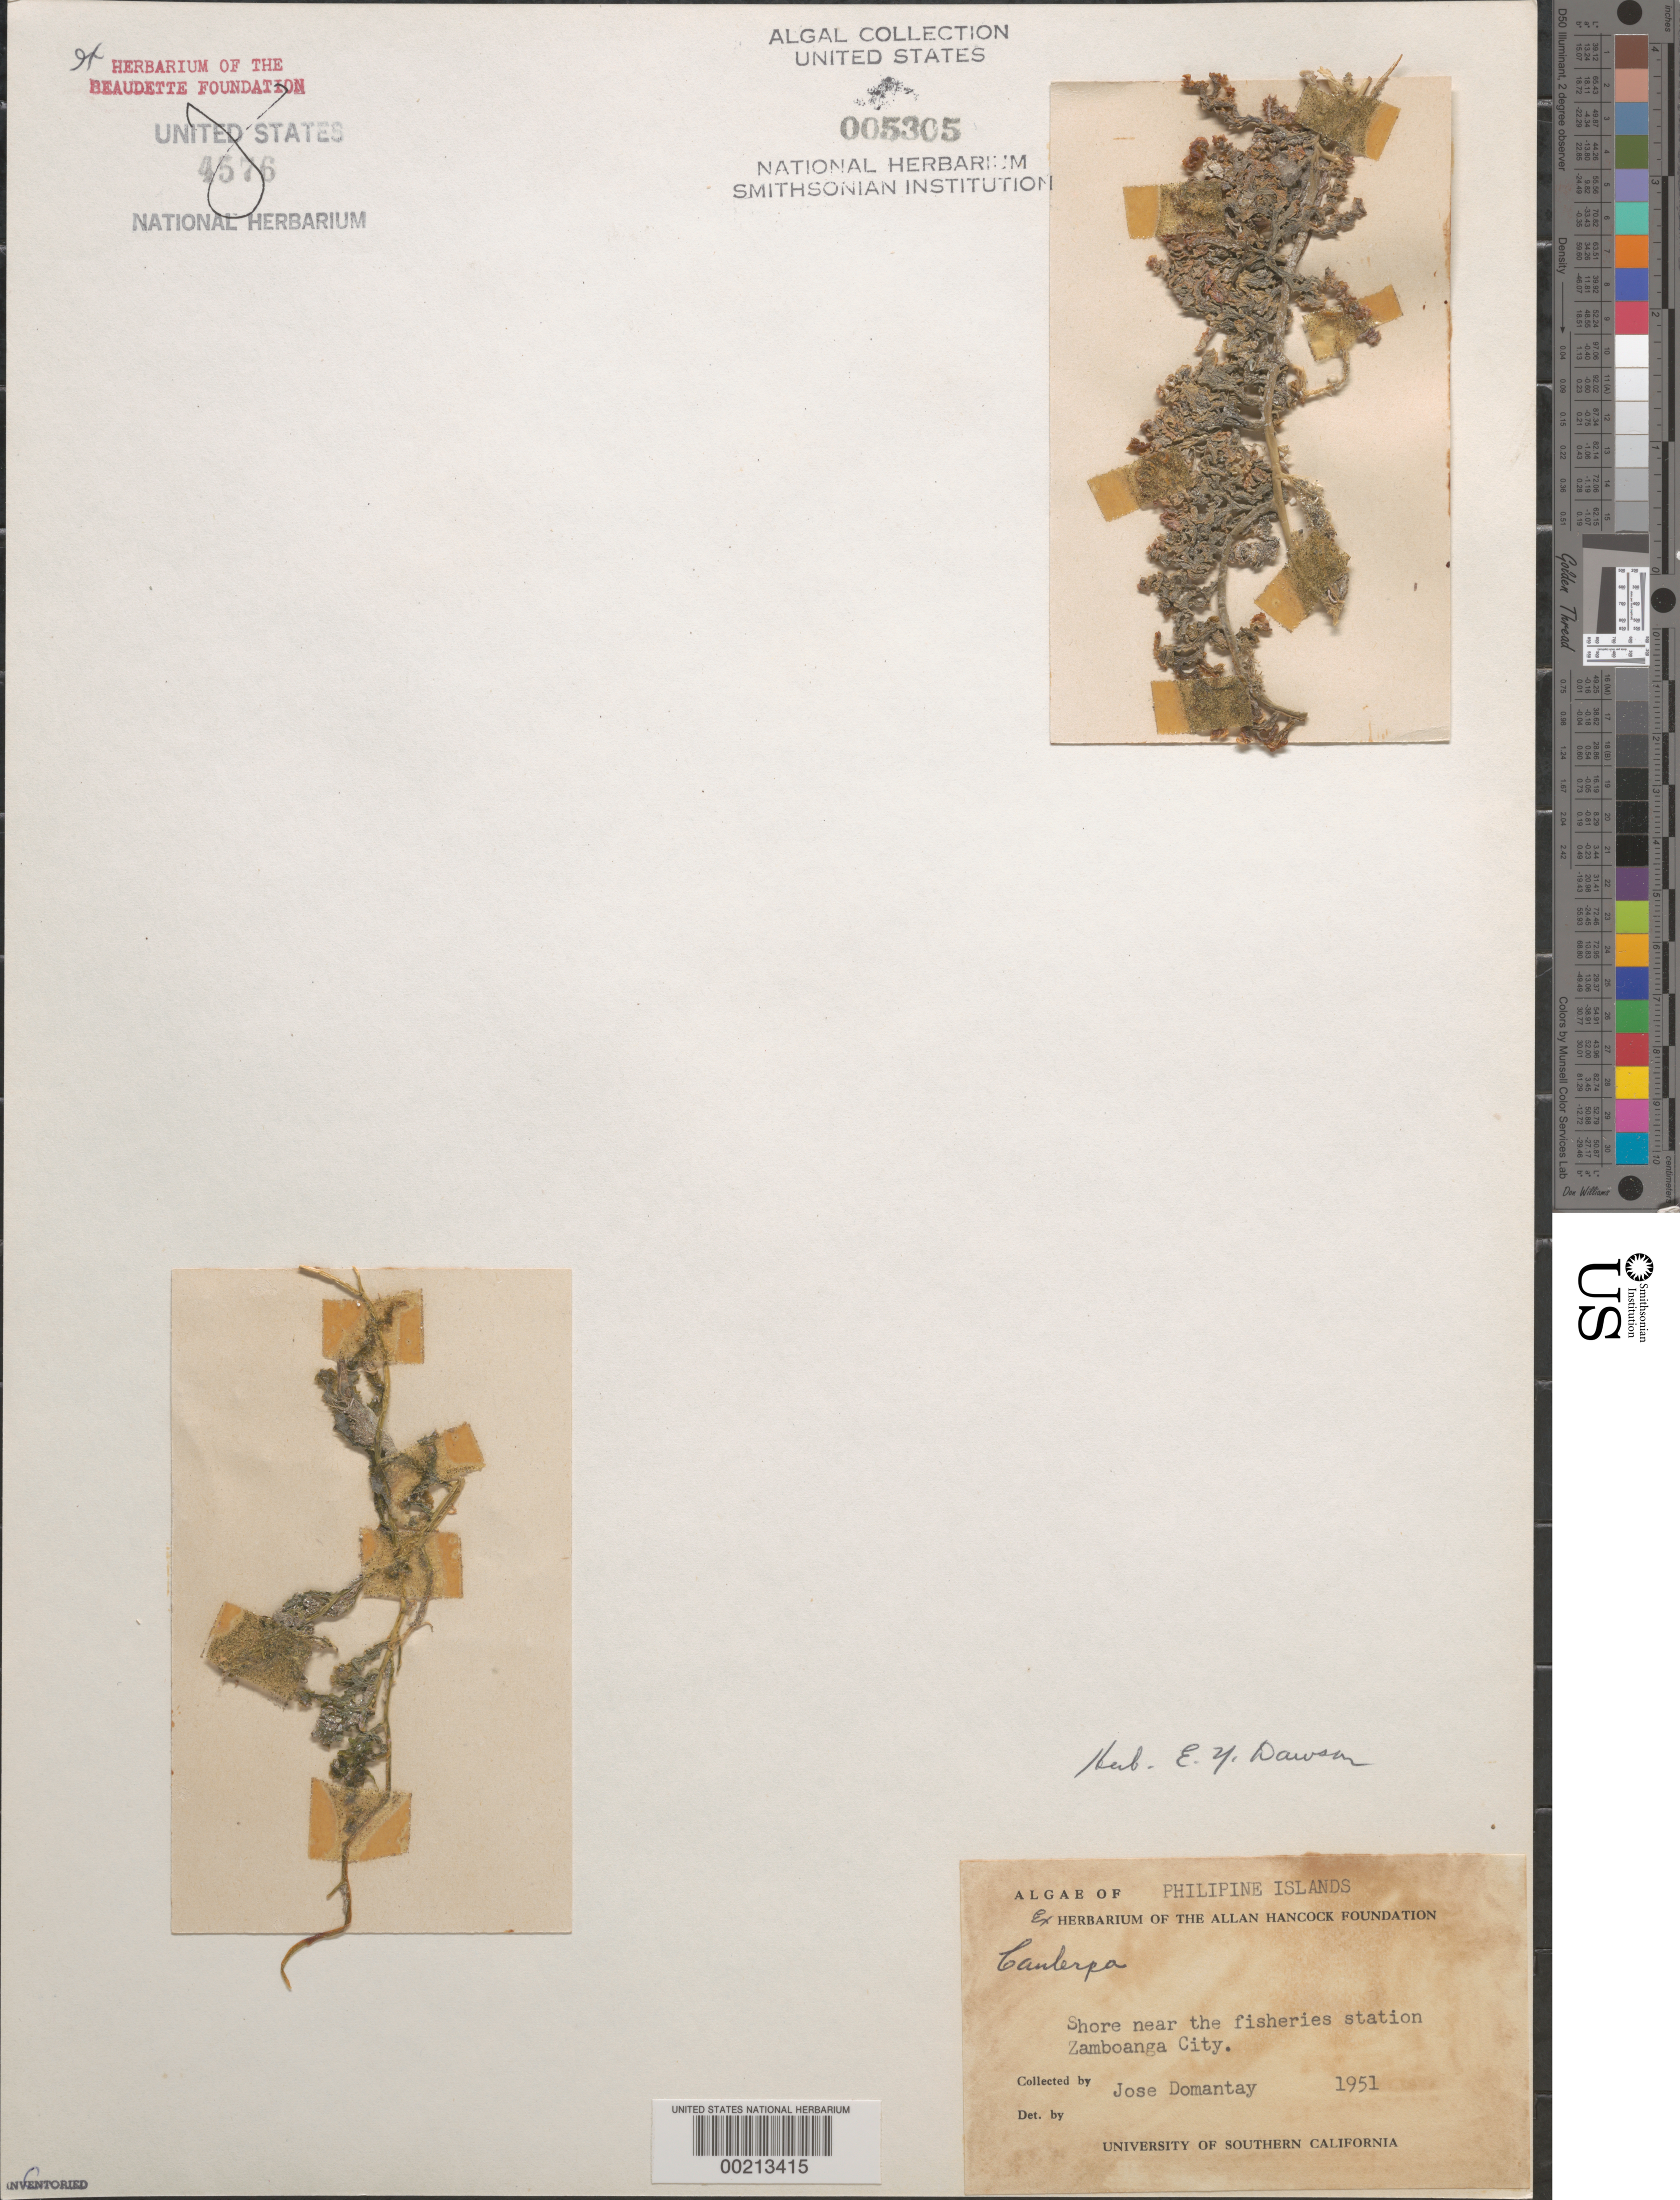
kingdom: Plantae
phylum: Chlorophyta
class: Ulvophyceae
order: Bryopsidales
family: Caulerpaceae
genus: Caulerpa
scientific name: Caulerpa sp.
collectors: J. Domantay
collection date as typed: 1951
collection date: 1951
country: Philippines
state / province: Zamboanga Peninsula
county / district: Zamboanga del Sur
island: Mindanao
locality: City of Zamboanga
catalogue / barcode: US 5305